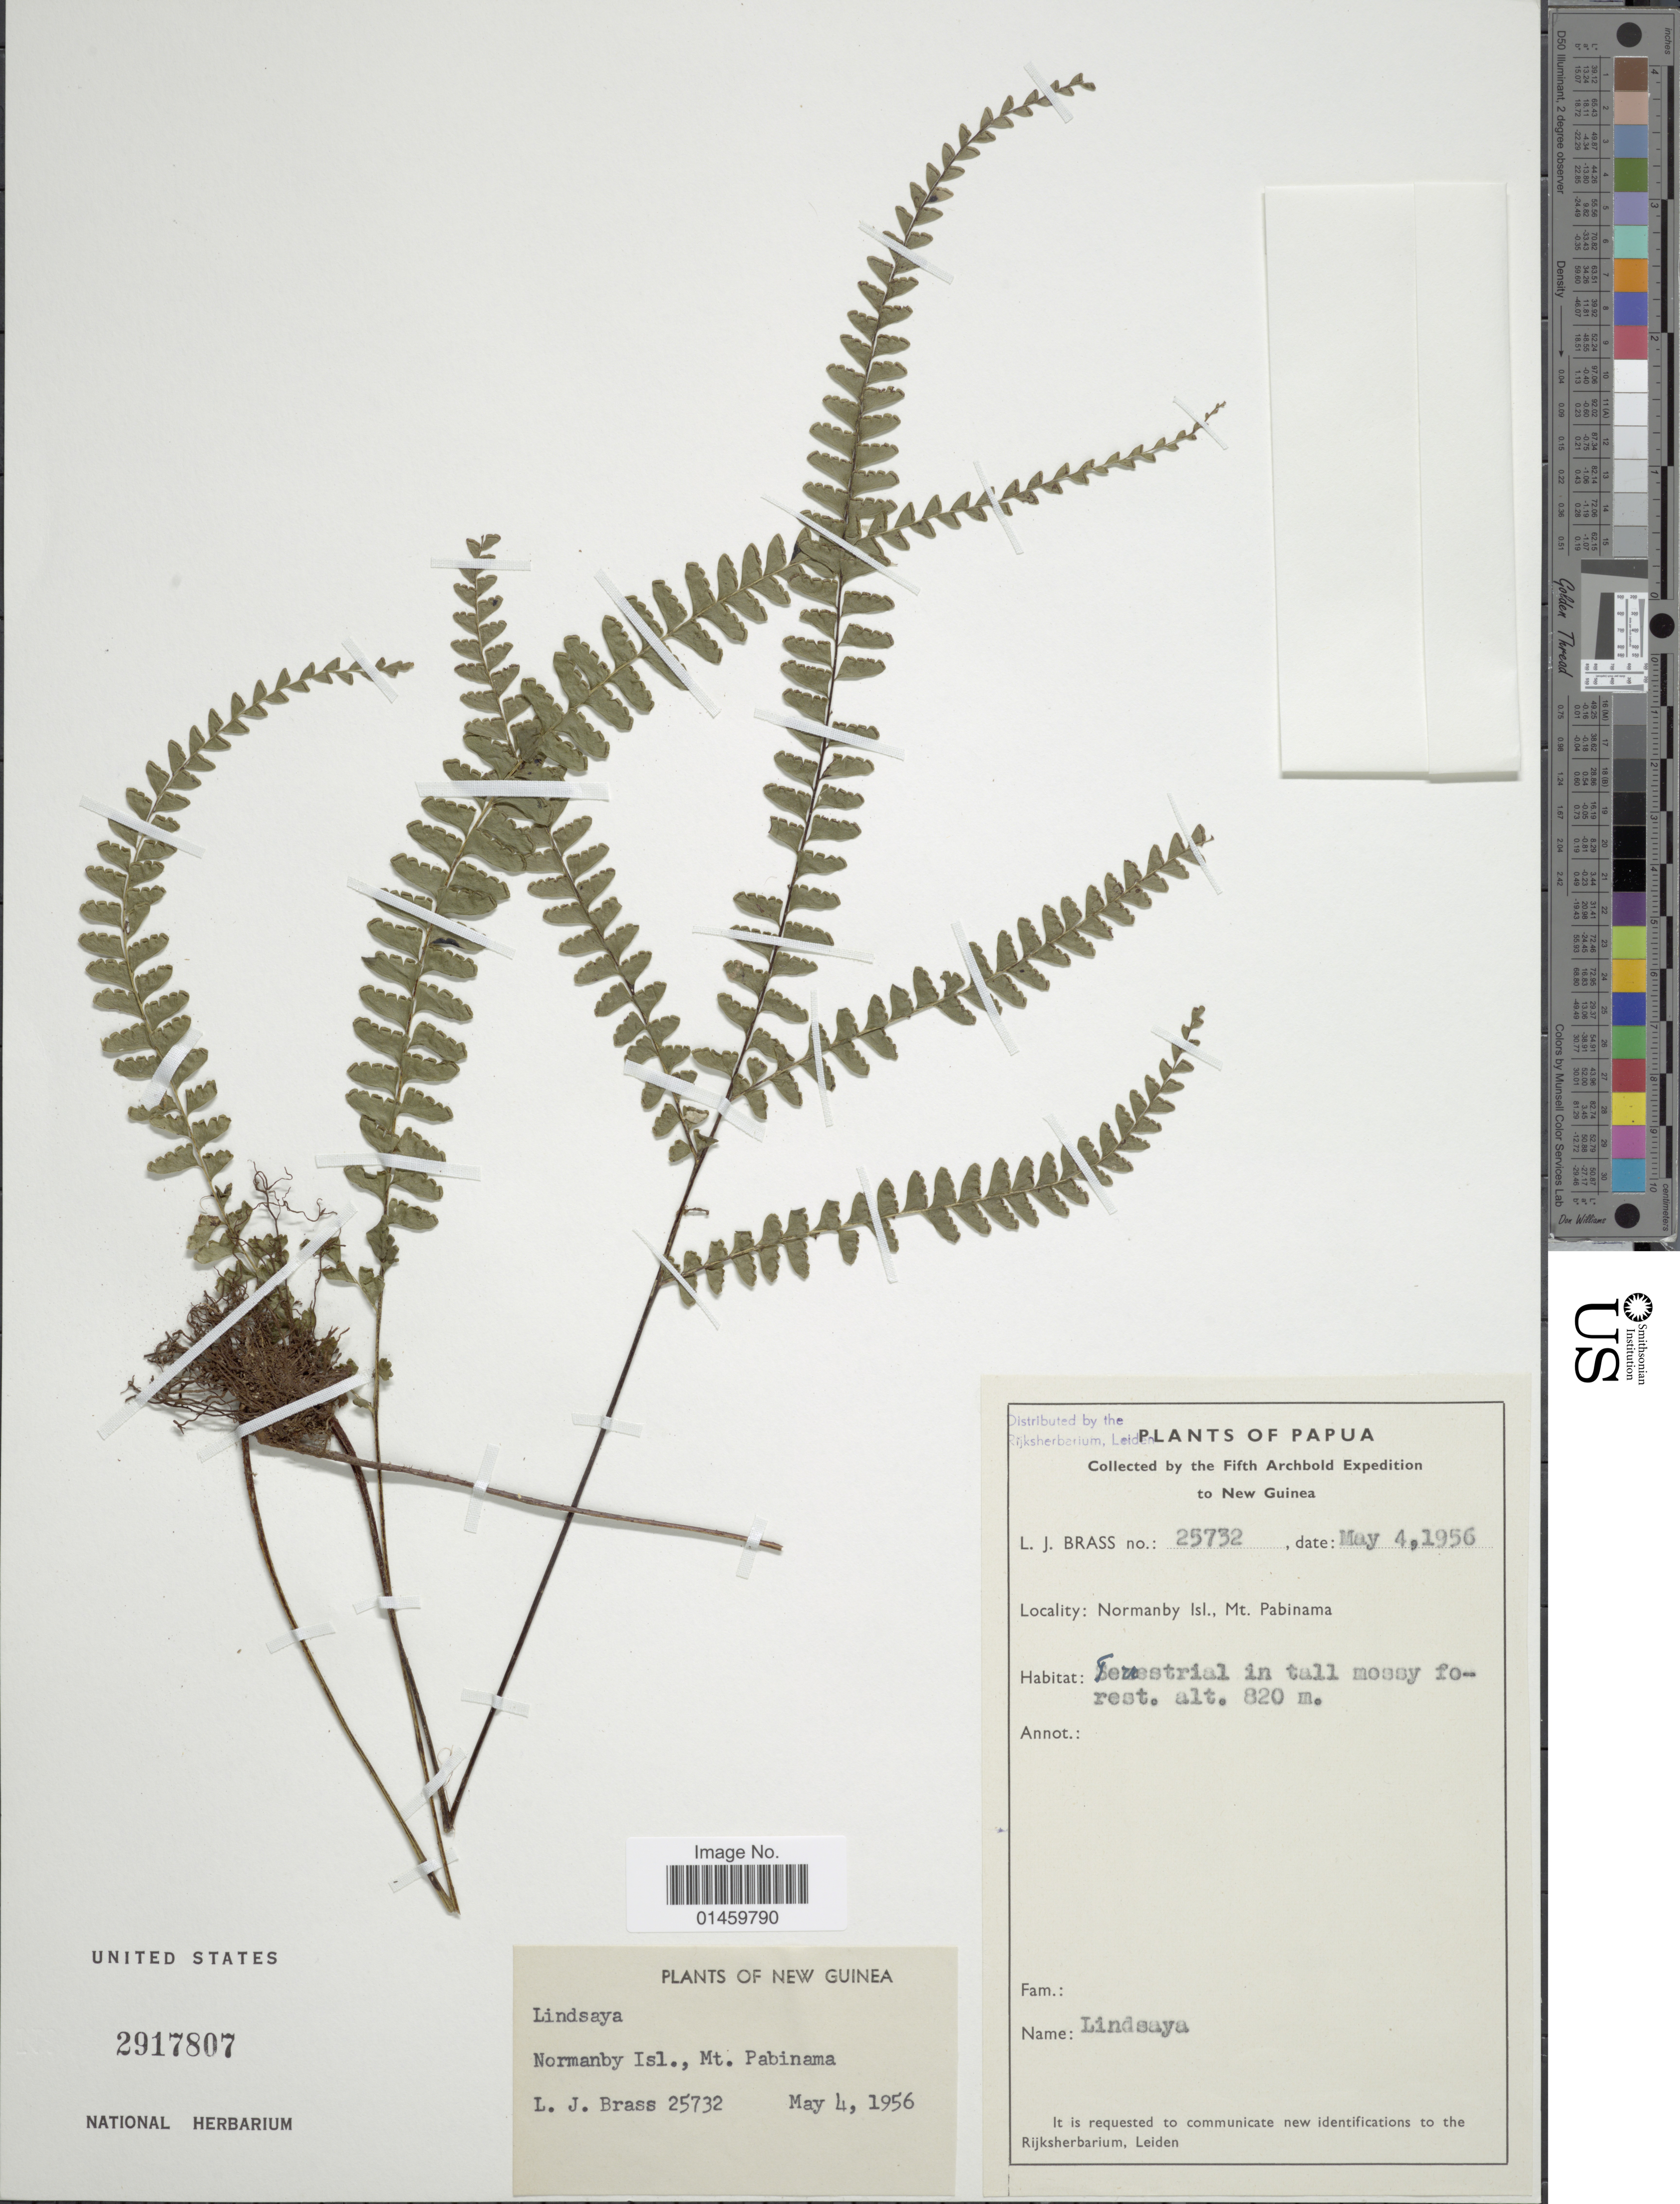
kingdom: Plantae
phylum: Tracheophyta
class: Polypodiopsida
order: Polypodiales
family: Lindsaeaceae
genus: Lindsaea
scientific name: Lindsaea sp.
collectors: L. J. Brass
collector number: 25732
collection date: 1956-05-04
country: Papua New Guinea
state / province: Milne Bay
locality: Normanby Isl., Mt. Pabinama.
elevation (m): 820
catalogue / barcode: US 2917807